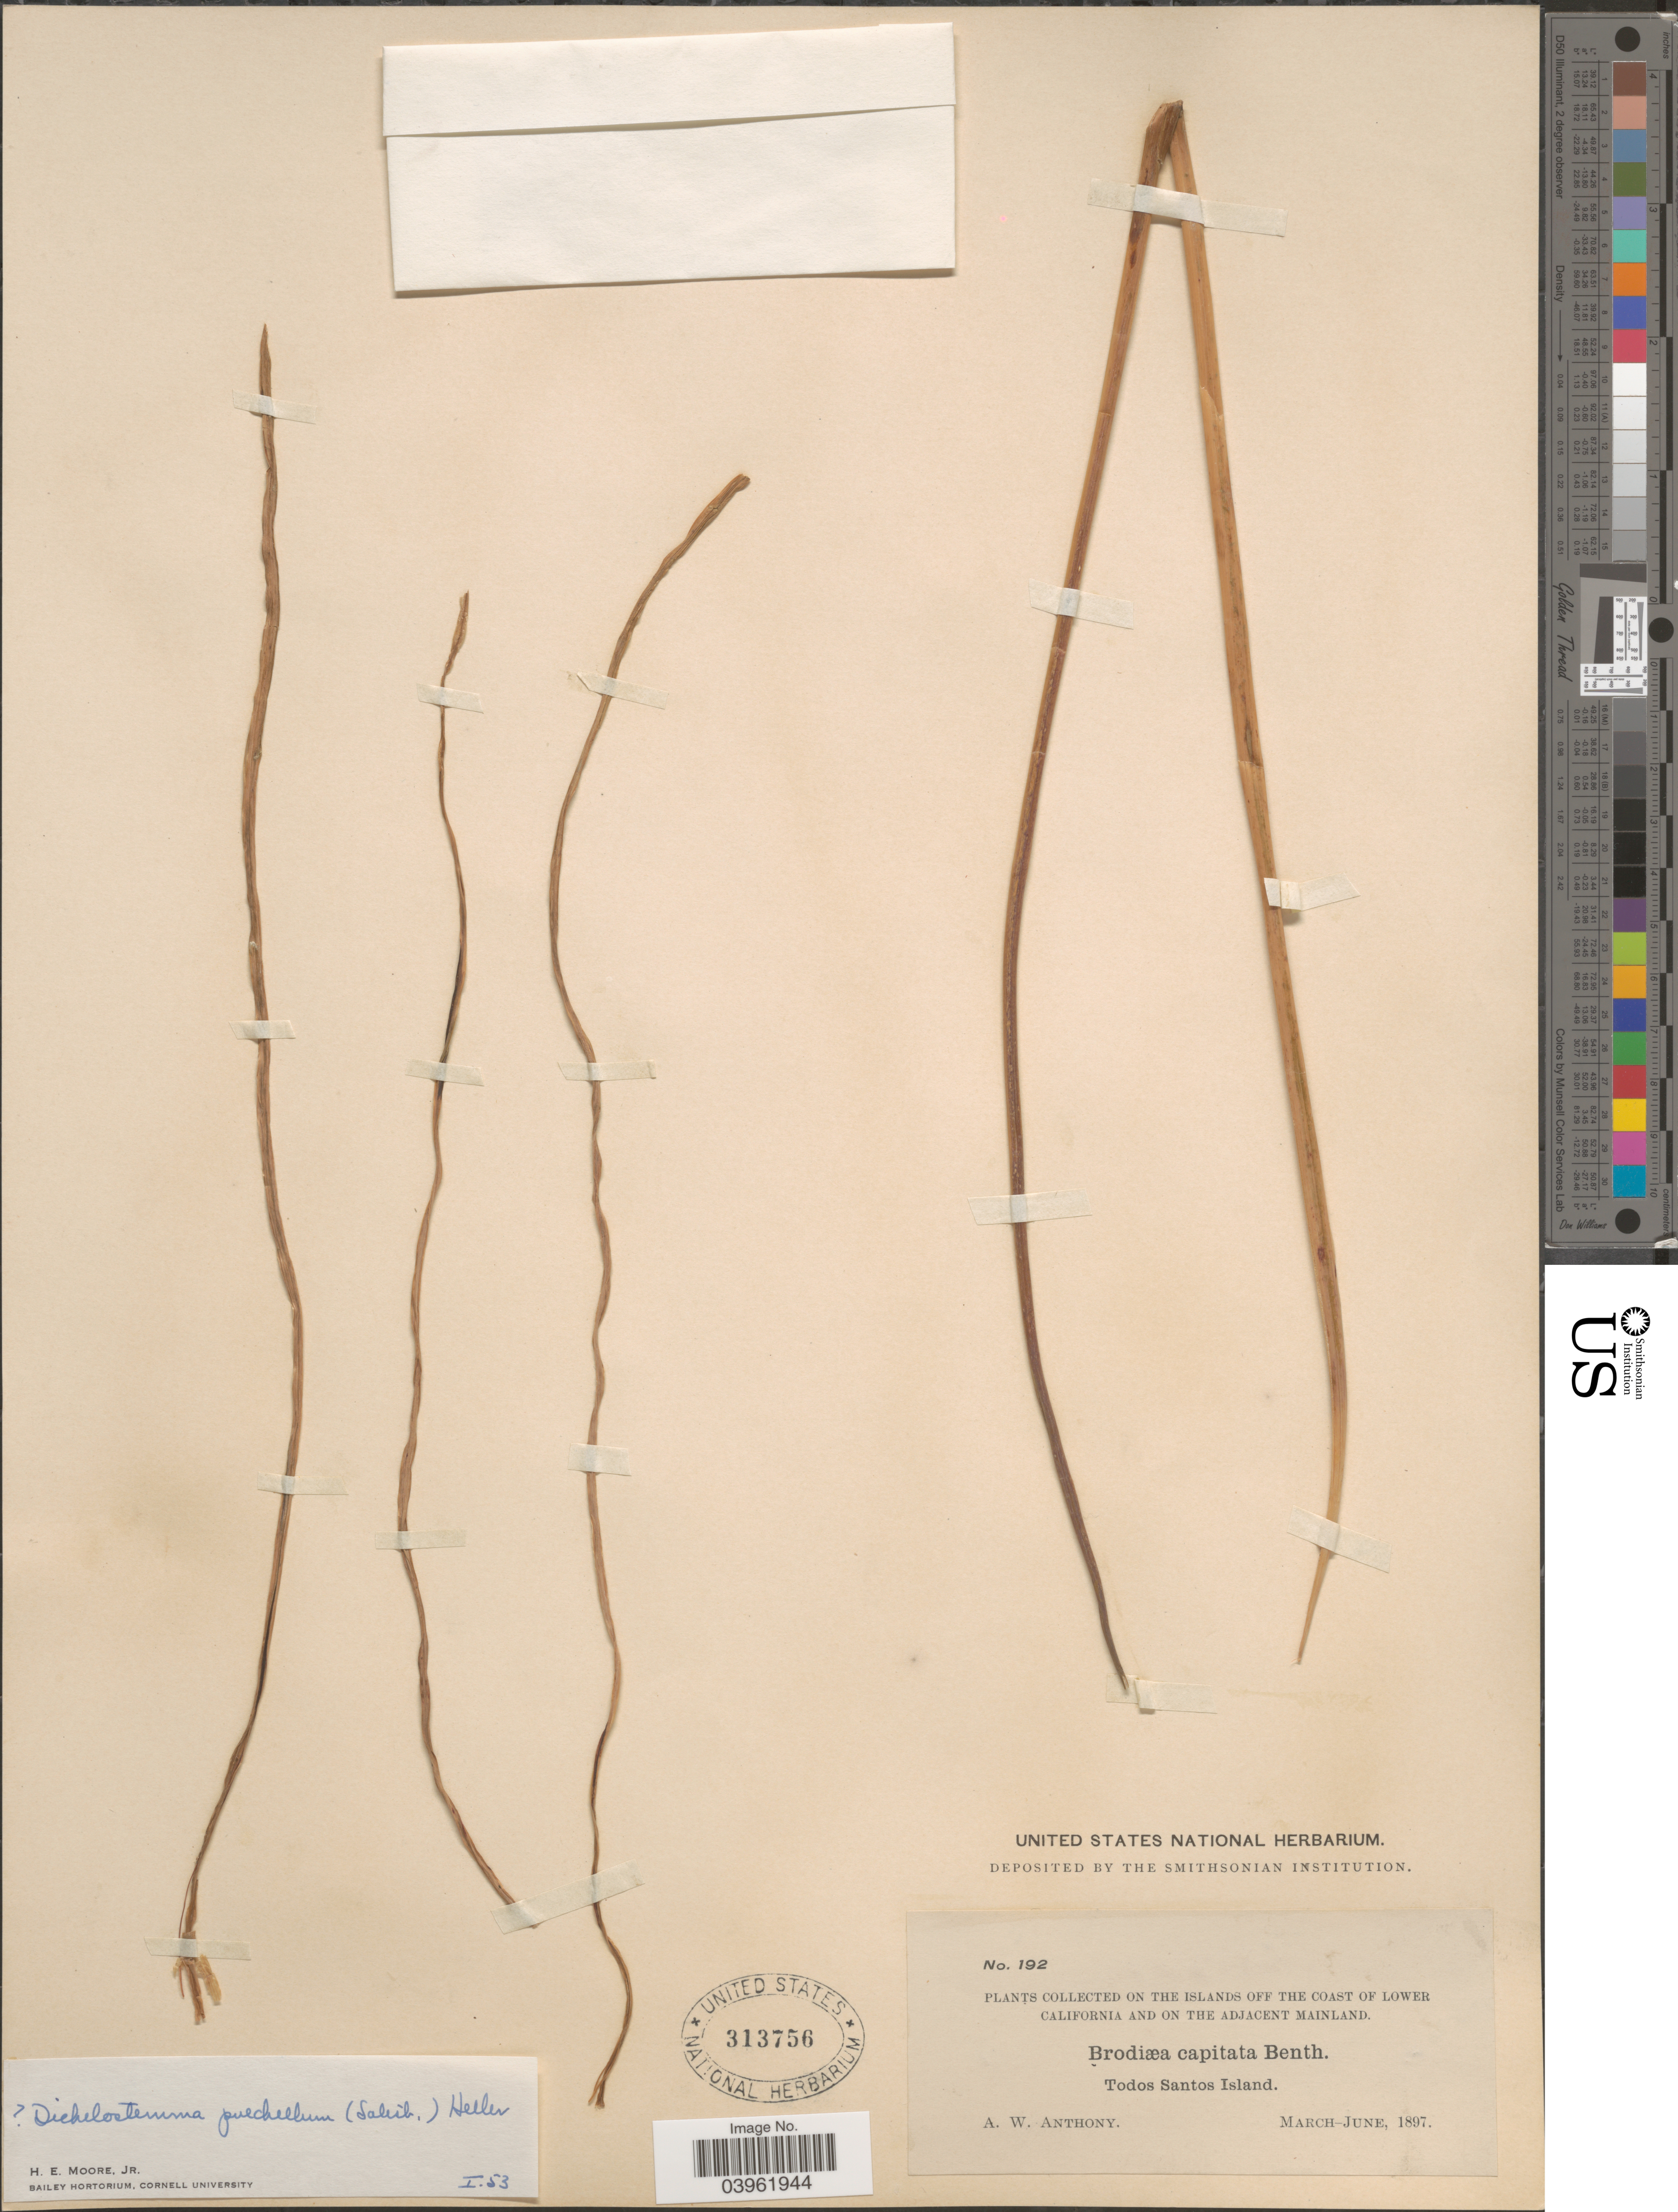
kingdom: Plantae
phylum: Tracheophyta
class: Liliopsida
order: Asparagales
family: Asparagaceae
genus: Dichelostemma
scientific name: Dichelostemma pulchellum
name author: (Salisb.) A. Heller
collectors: A. W. Anthony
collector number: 192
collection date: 1897-03/1897-06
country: Mexico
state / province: Baja California Norte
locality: On the islands off the coast of Lower California and on the adjacent mainland. Todos Santos Island.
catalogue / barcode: US 313756